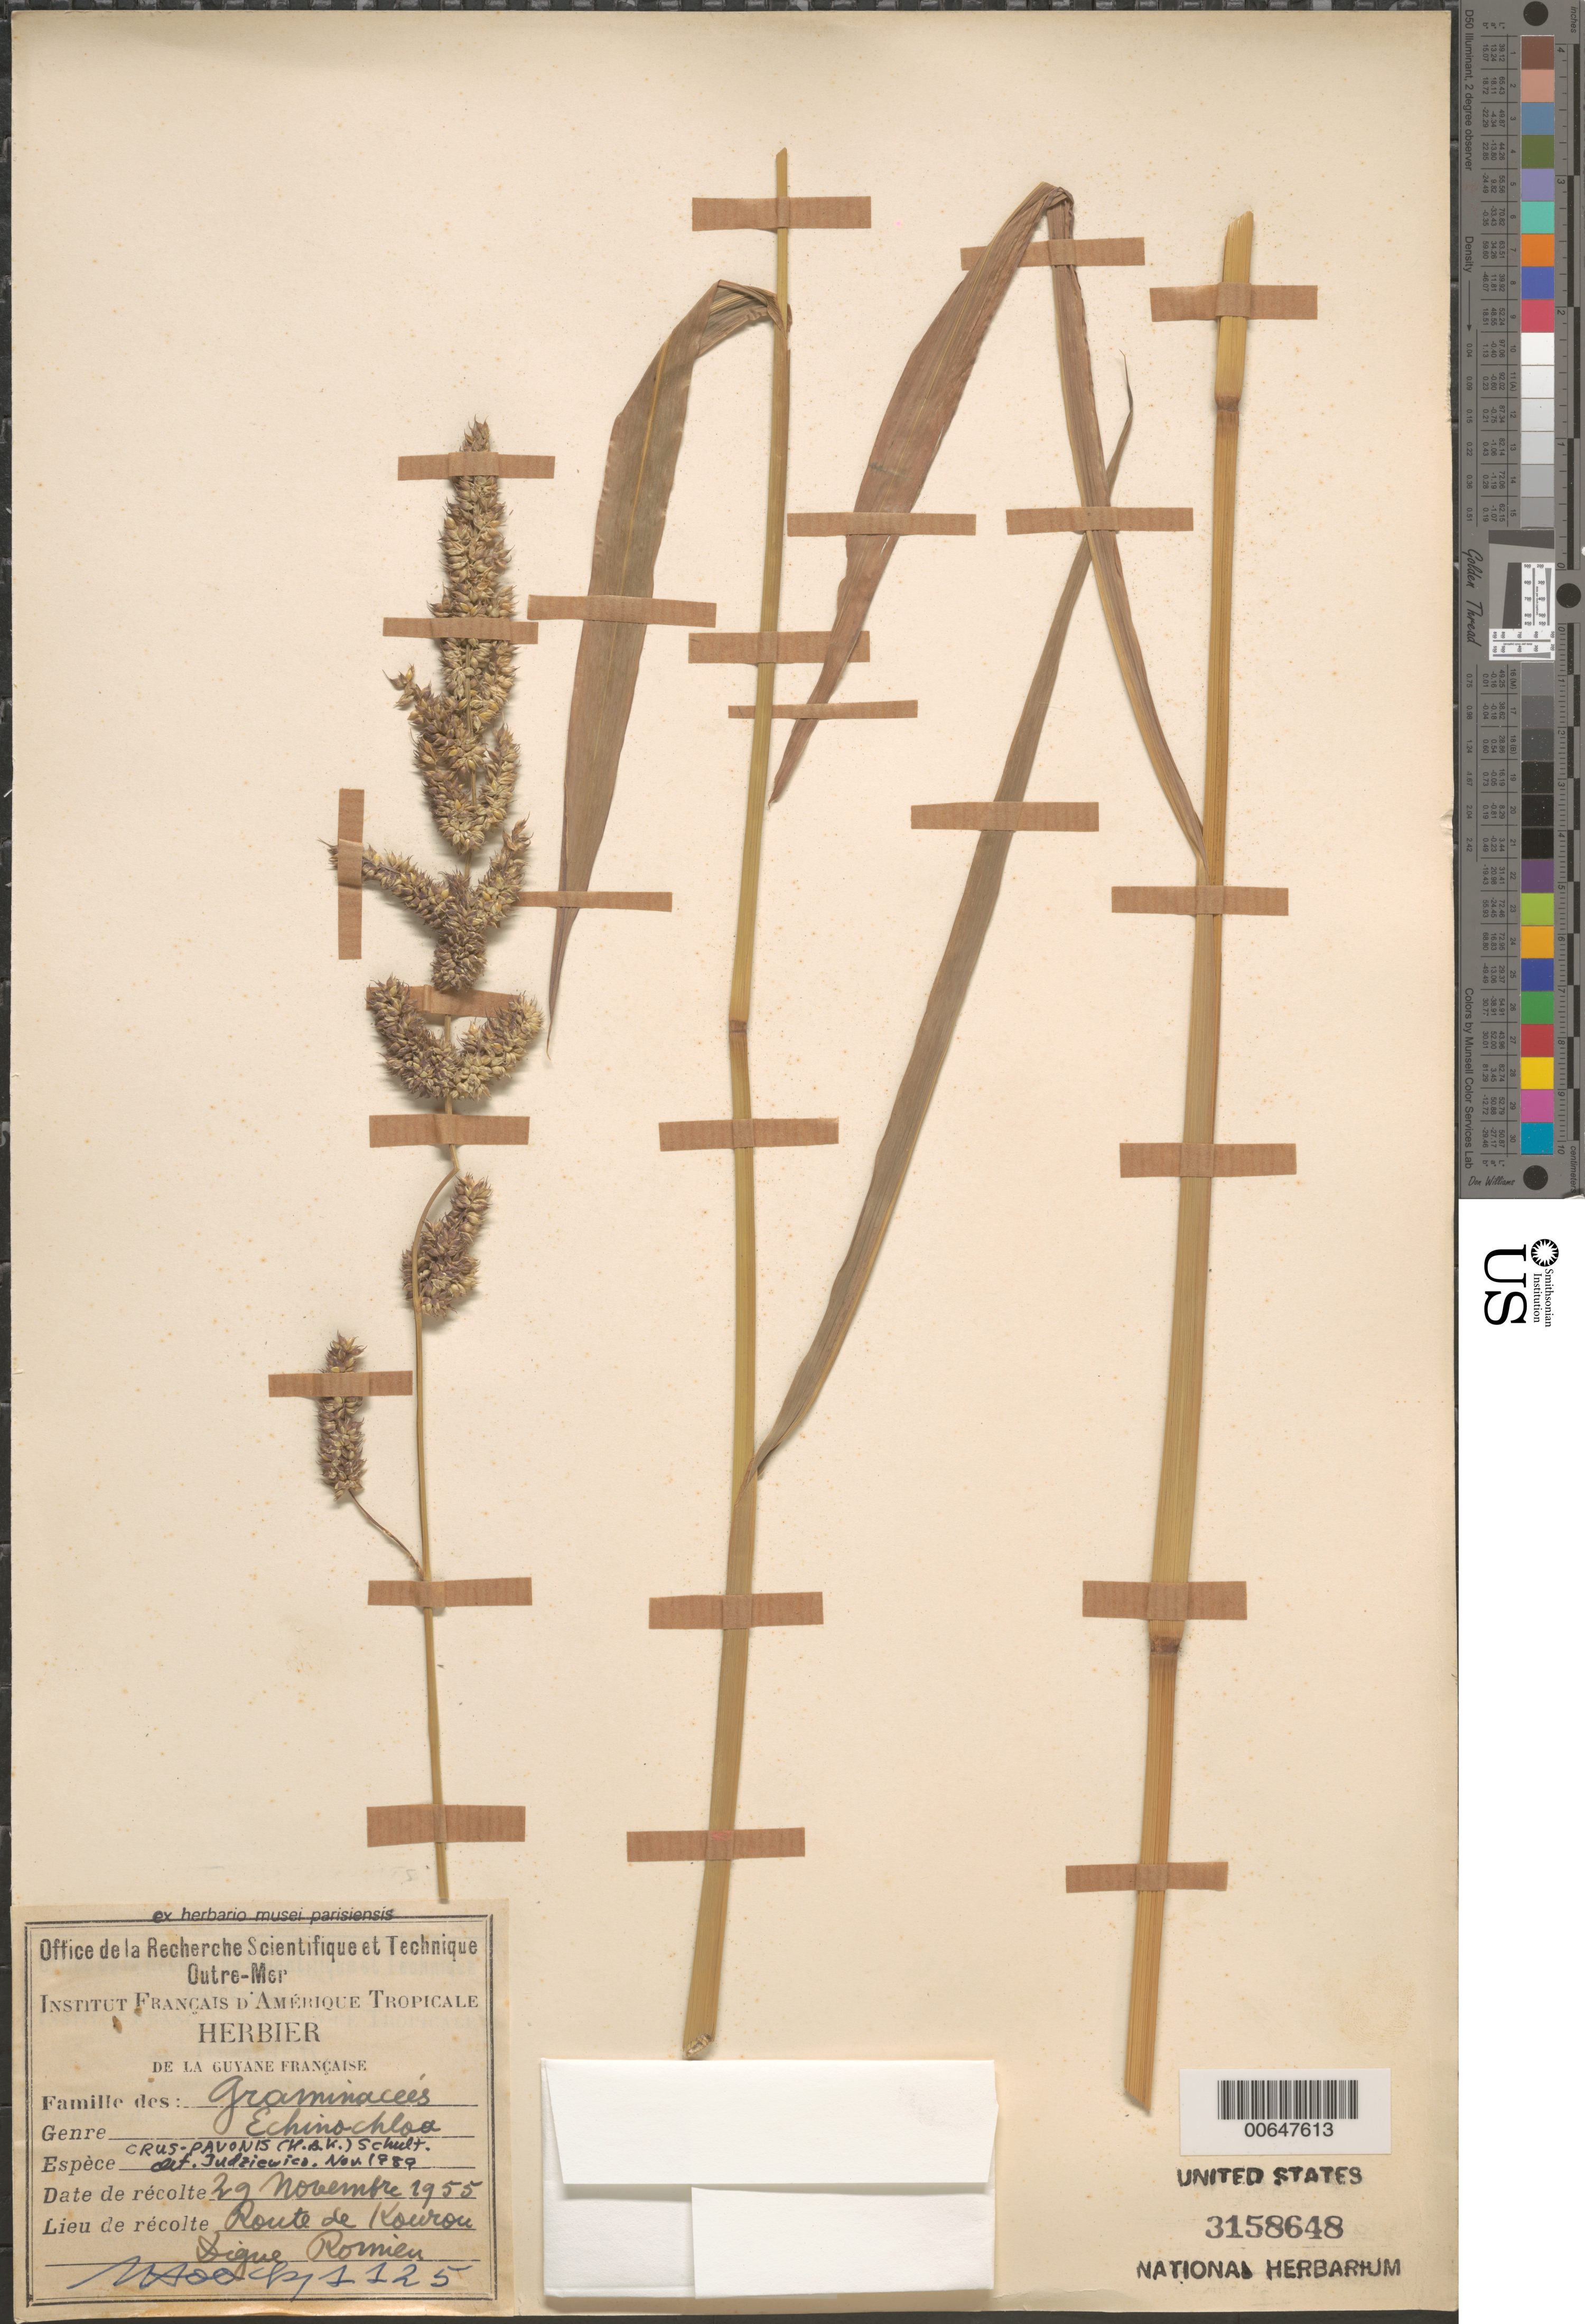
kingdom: Plantae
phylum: Tracheophyta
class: Liliopsida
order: Poales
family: Poaceae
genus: Echinochloa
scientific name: Echinochloa crus-pavonis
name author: (Kunth) Schult.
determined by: Judziewicz, E. J.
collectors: J. Hoock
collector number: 1125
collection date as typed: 29-Nov-55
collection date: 1955-11-29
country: French Guiana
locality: Route de Kourou, Digne Romin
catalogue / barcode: US 3158648